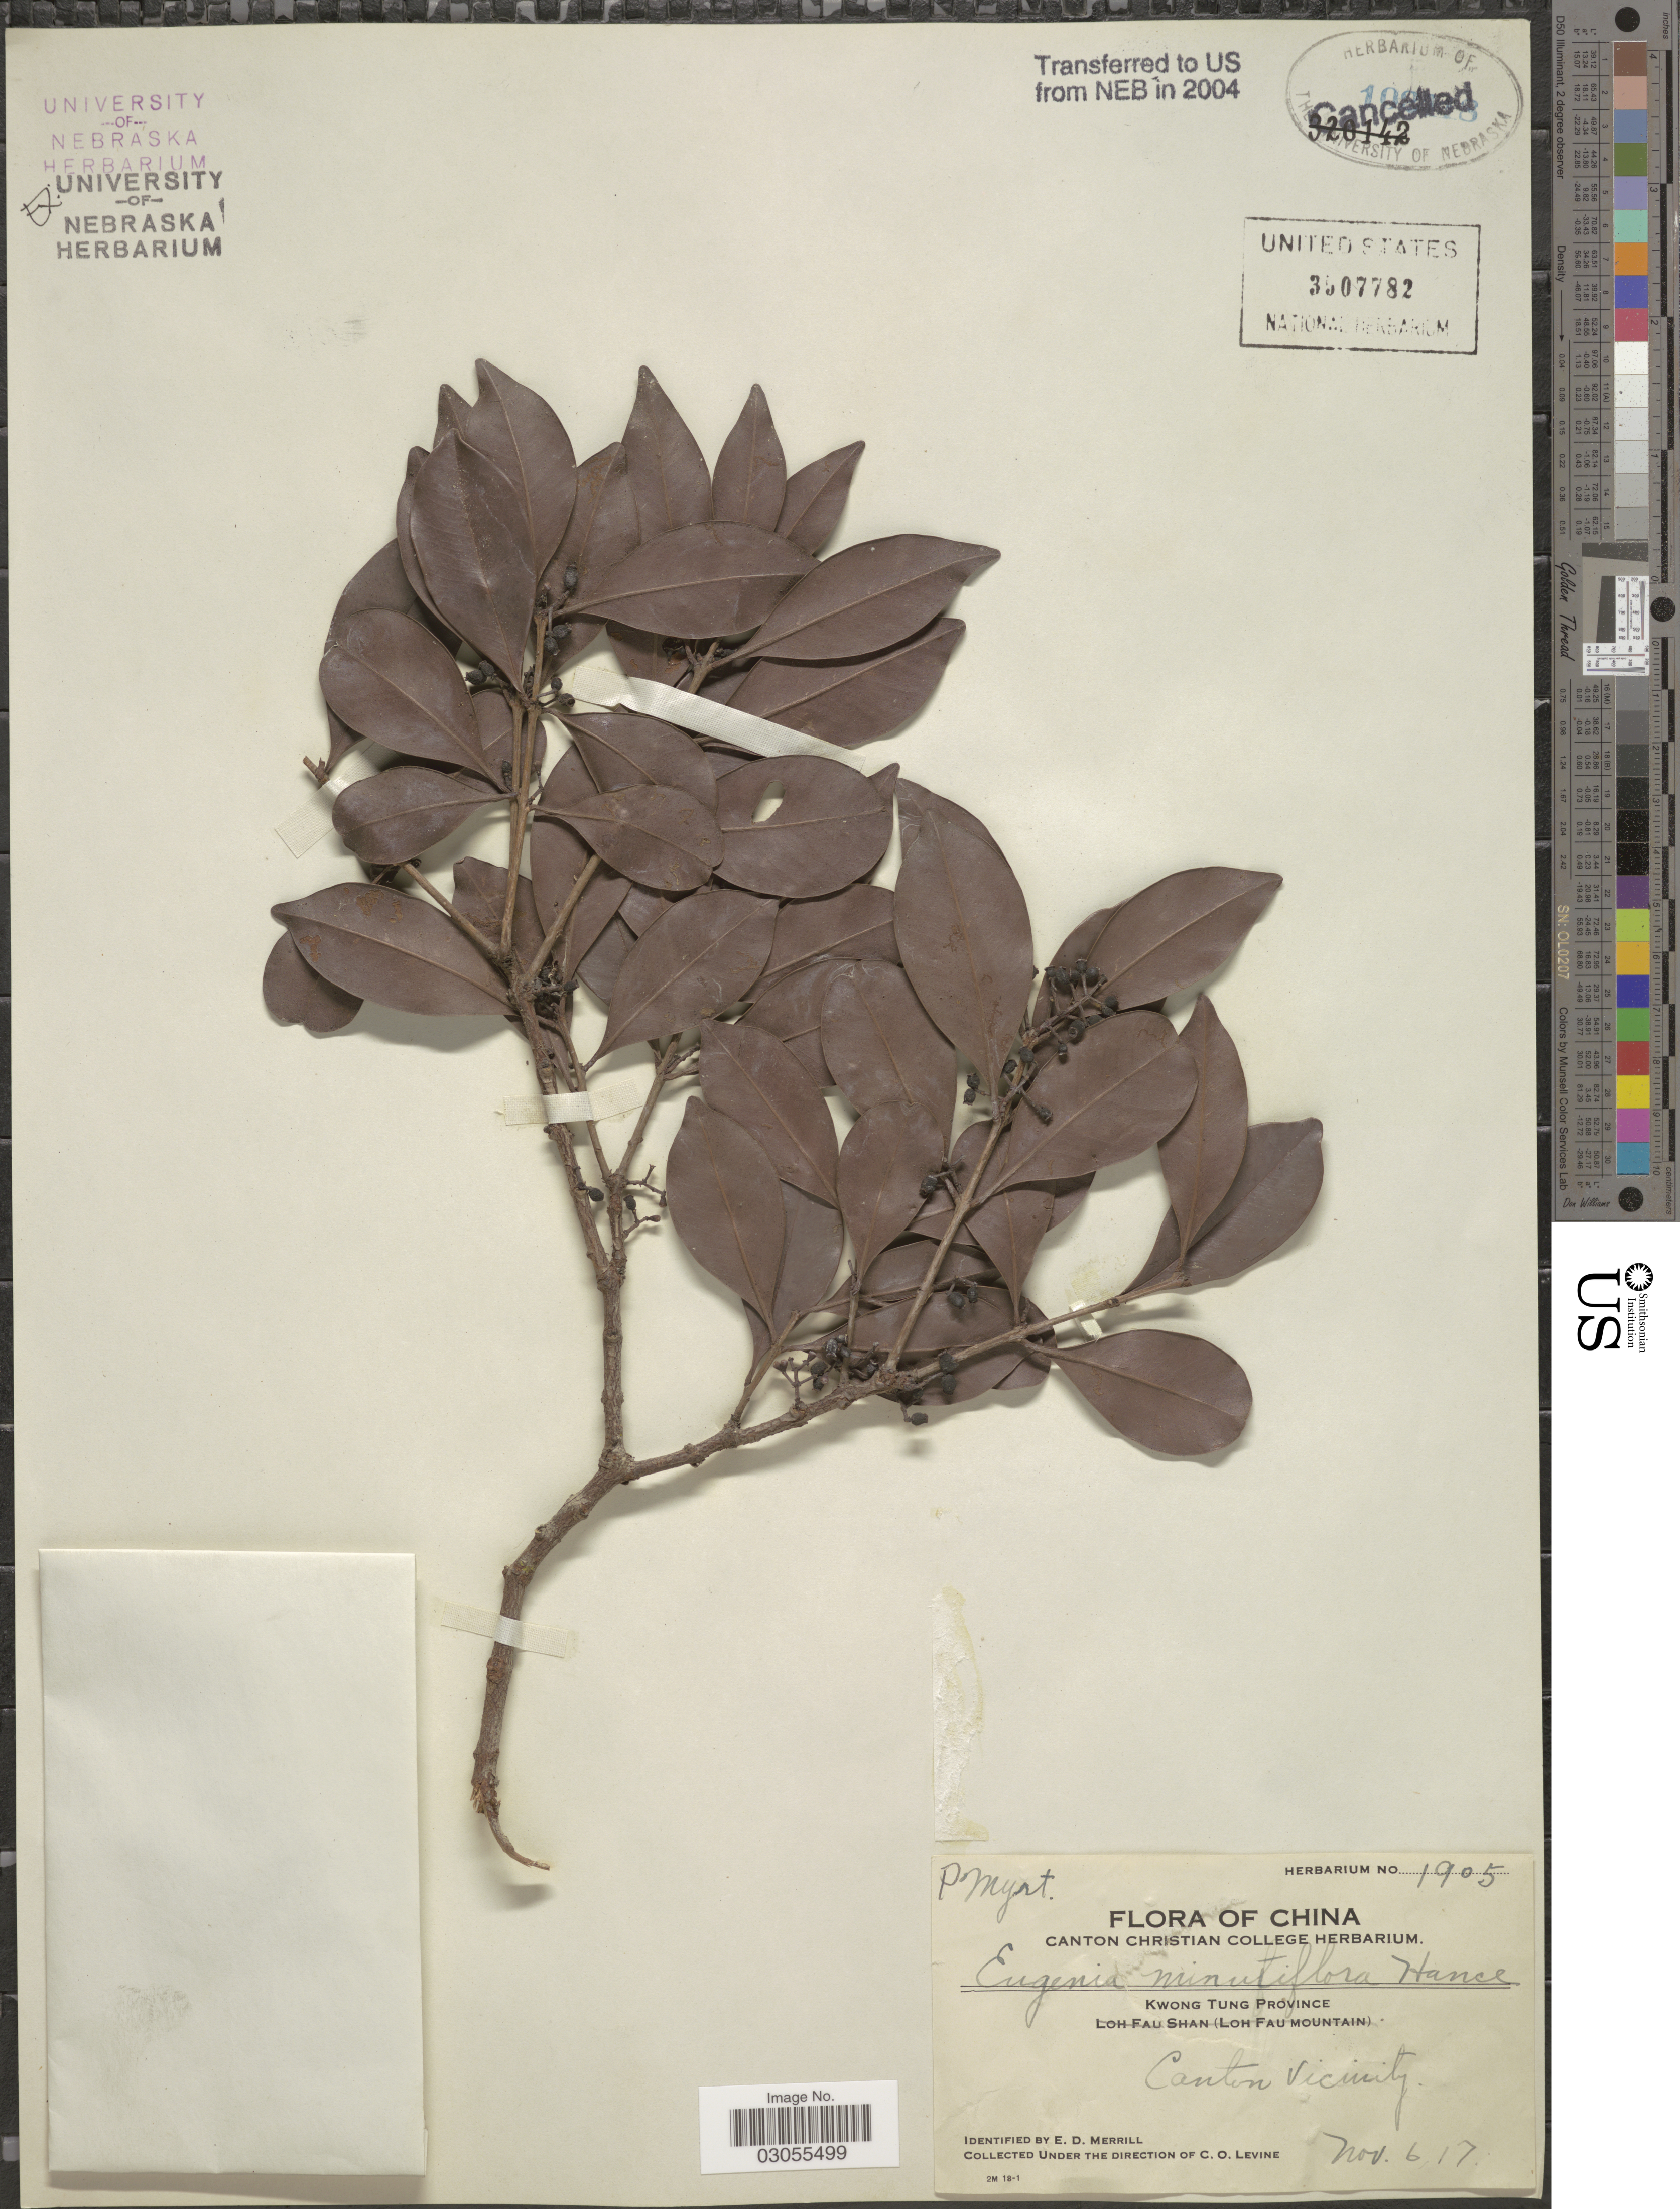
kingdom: Plantae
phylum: Tracheophyta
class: Magnoliopsida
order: Myrtales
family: Myrtaceae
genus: Syzygium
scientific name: Syzygium hancei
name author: Merr. & L.M. Perry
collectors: C. O. Levine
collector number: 1905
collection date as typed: Transcribed d/m/y: 6/11/17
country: China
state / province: Guangdong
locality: Kwong Tung Province. Canton Vicinity.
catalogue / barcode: US 3507782